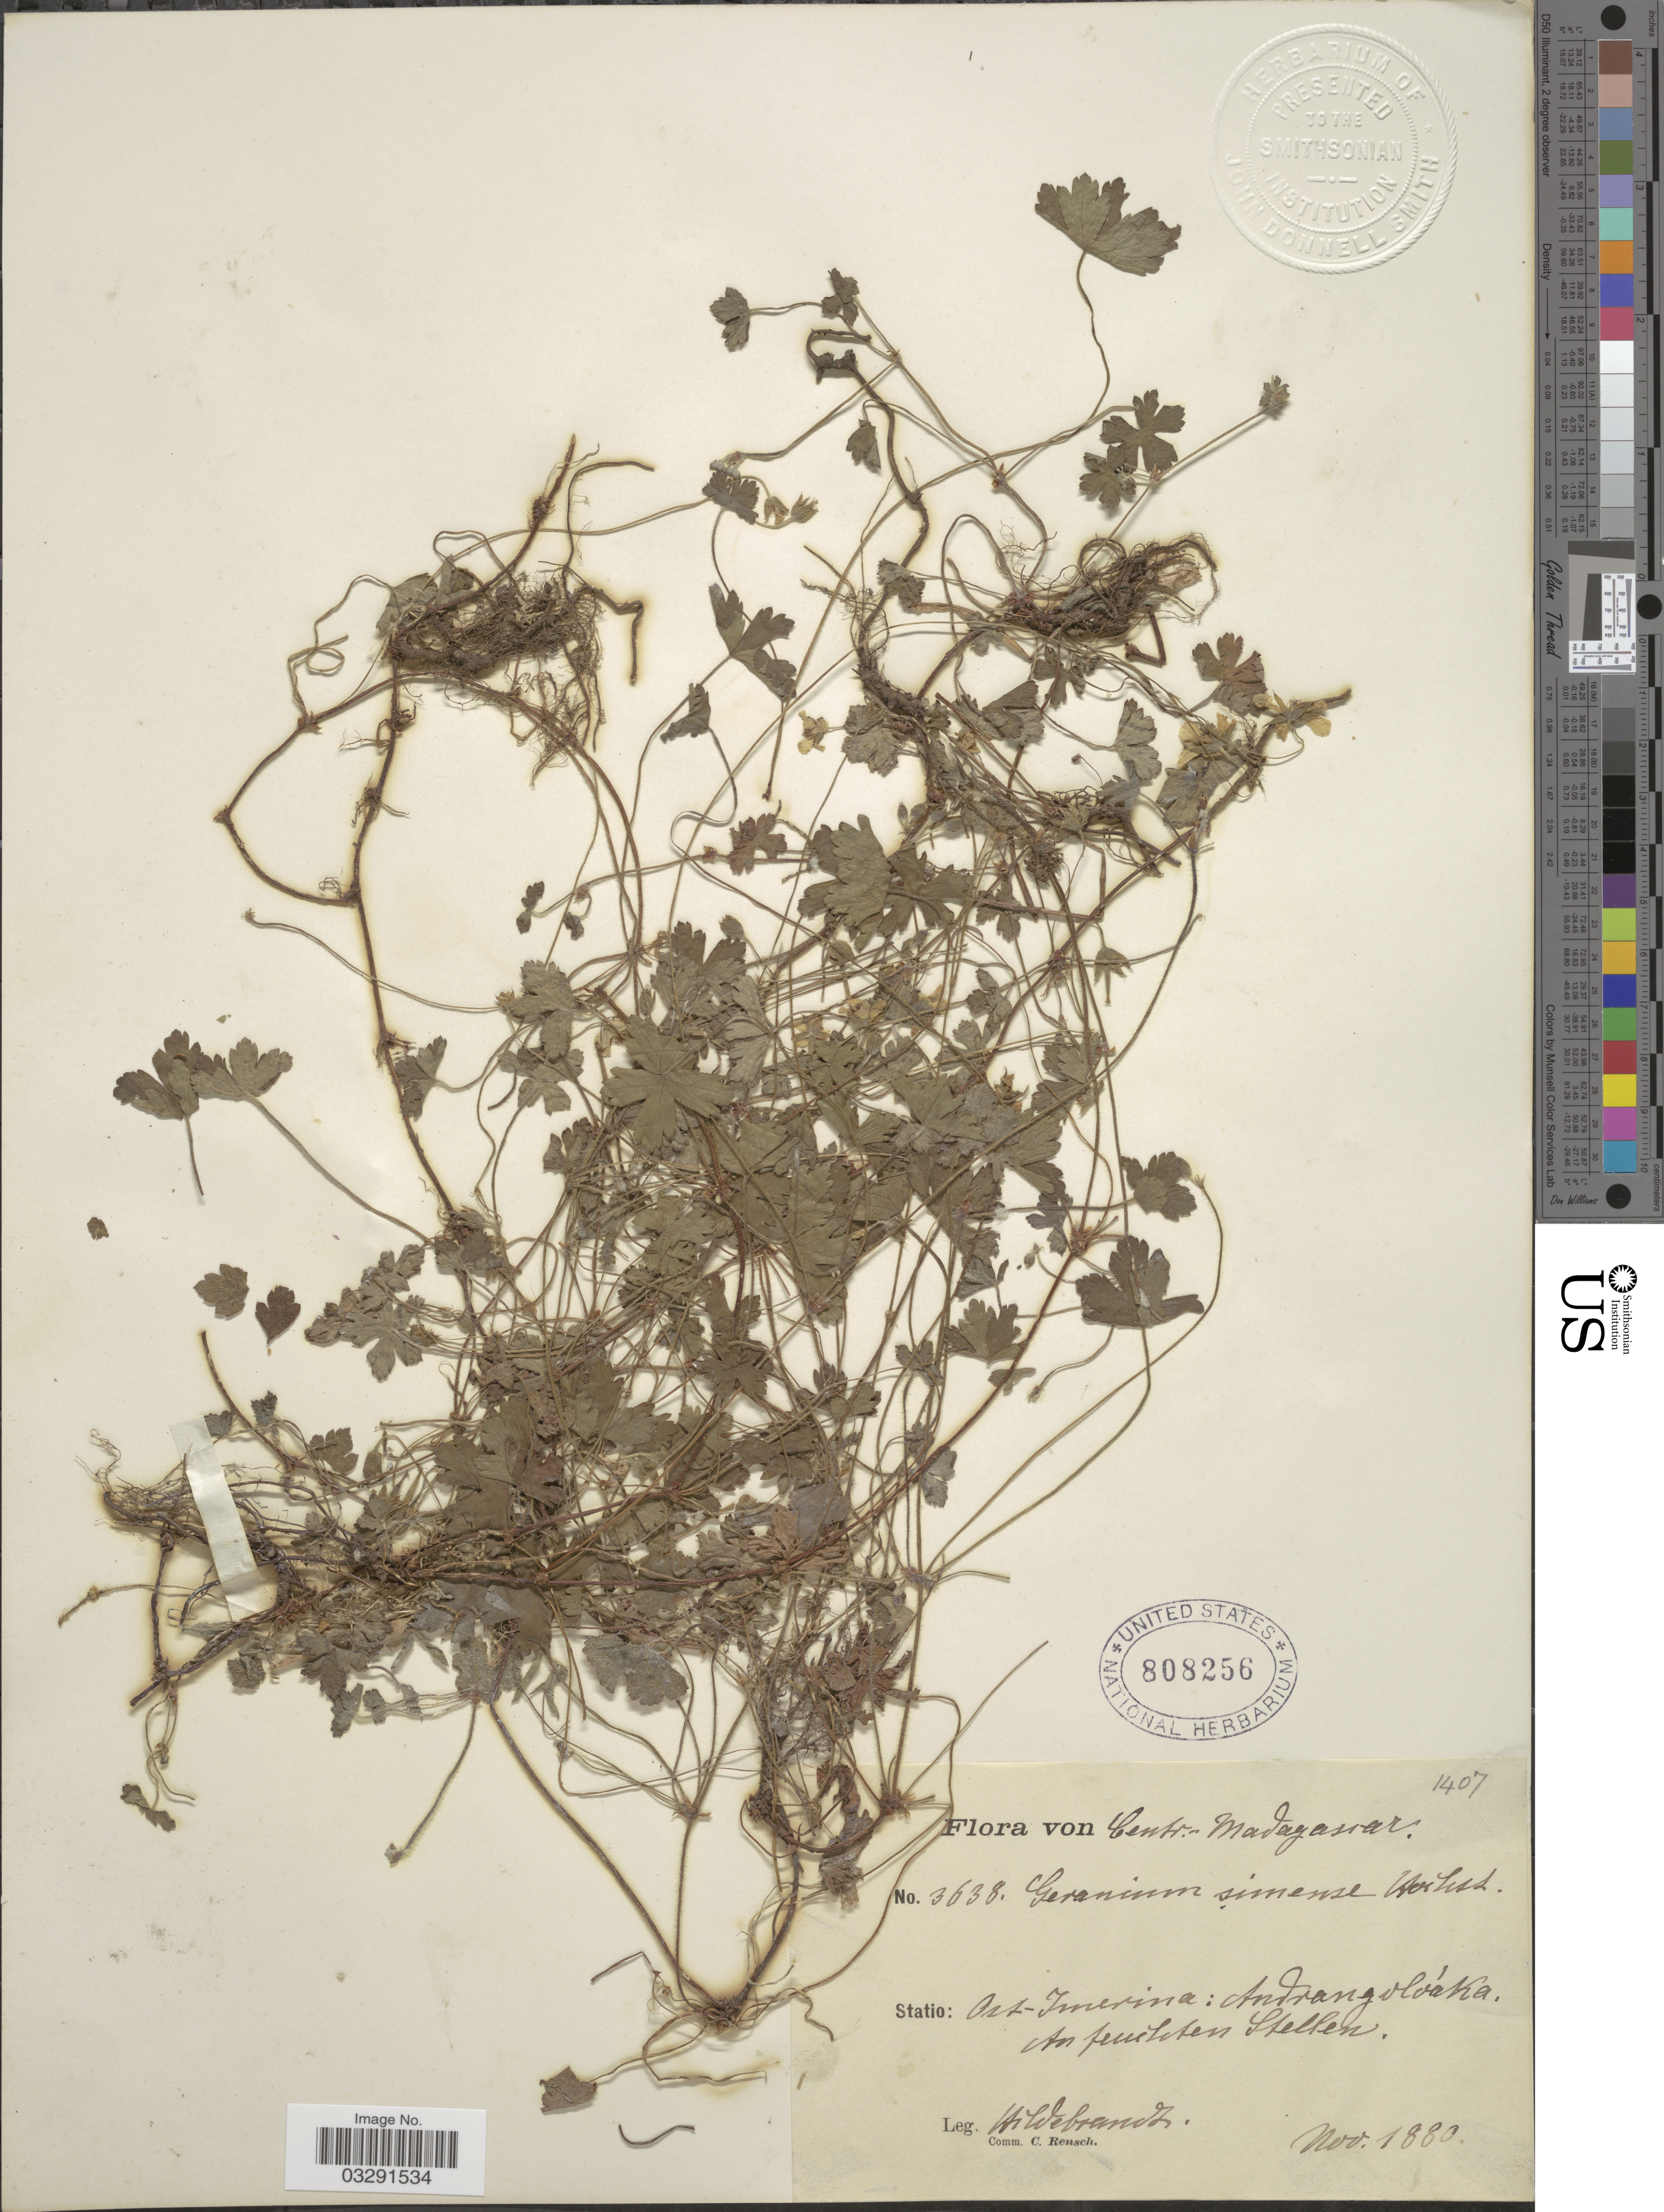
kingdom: Plantae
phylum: Tracheophyta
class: Magnoliopsida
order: Geraniales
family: Geraniaceae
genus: Geranium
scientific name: Geranium arabicum subsp. arabicum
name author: Forssk.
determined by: Aedo, C.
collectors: J. Hildebrandt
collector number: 3638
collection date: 1880-11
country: Madagascar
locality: Centr.-Madagascar. Statio: Ost-Imerina: Andrangoloáka.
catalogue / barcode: US 808256